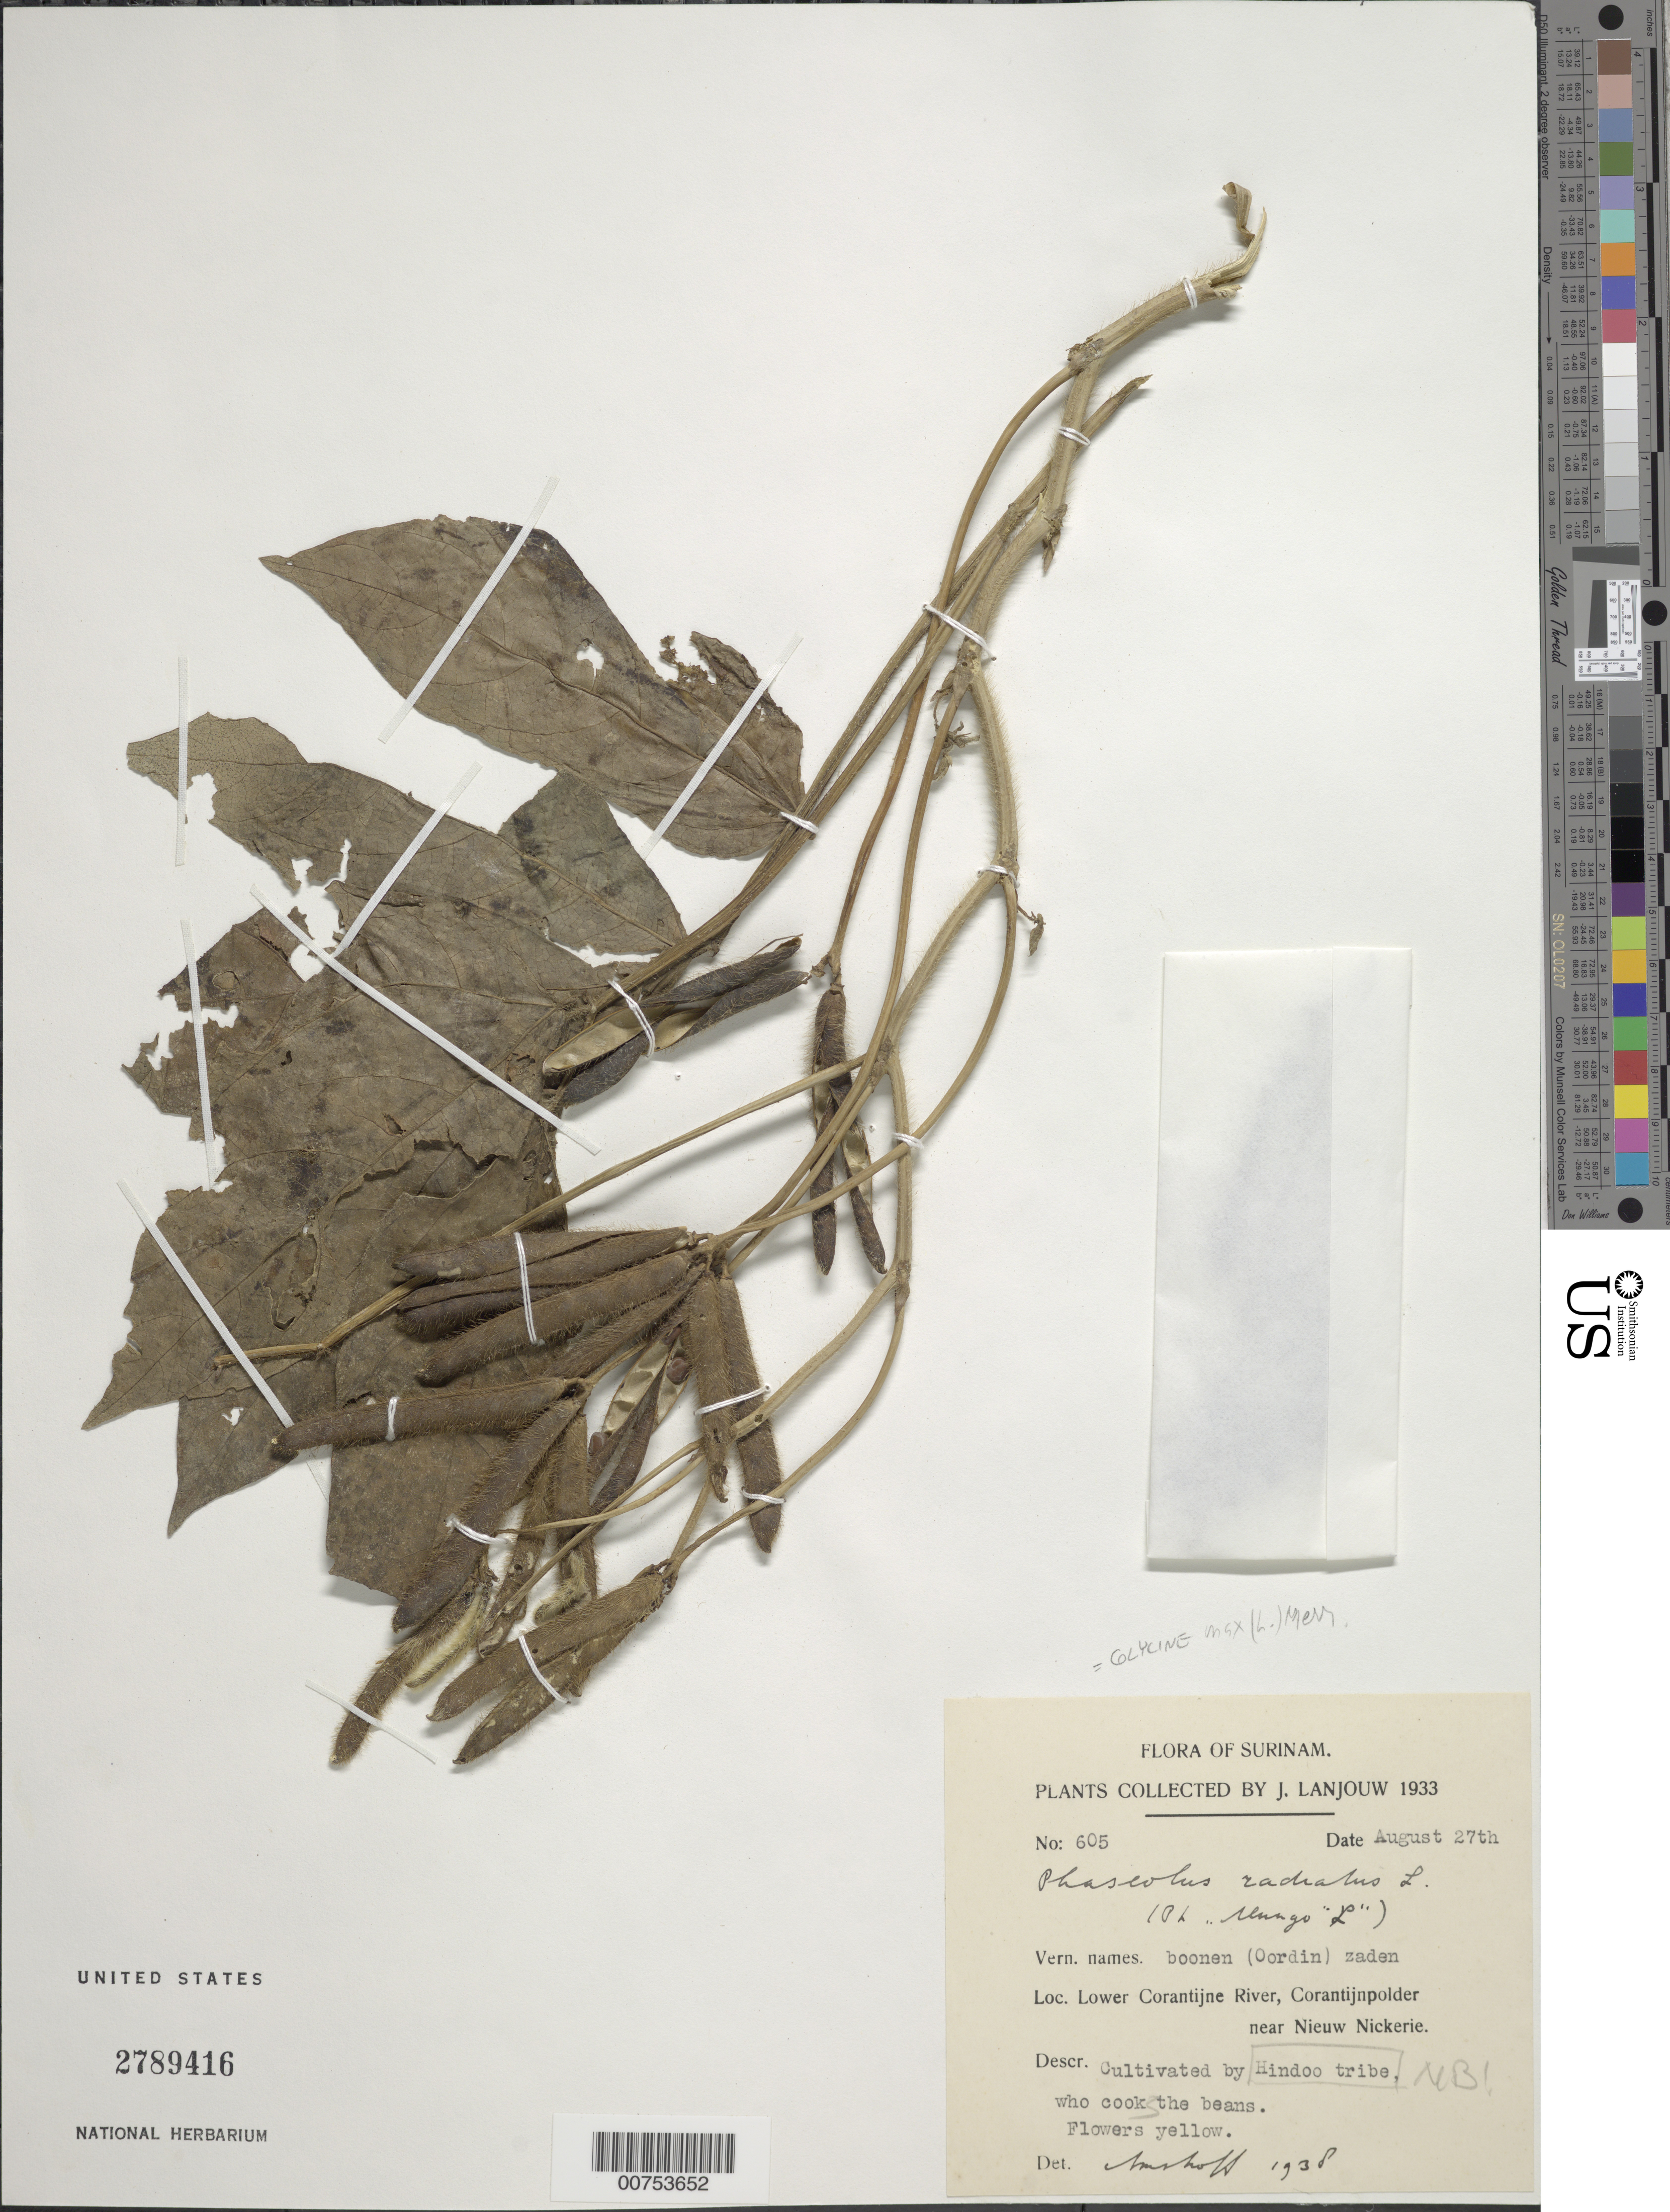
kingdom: Plantae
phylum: Tracheophyta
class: Magnoliopsida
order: Fabales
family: Fabaceae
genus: Vigna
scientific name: Vigna radiata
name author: (L.) R. Wilczek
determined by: Strong, Mark T., (BOT), Smithsonian Institution - National Museum of Natural History (UNITED STATES)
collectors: J. Lanjouw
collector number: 605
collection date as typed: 27-Aug-33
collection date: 1933-08-27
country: Suriname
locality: Corantijnpolder, Lower Corantijne R., near Nieuw Nickerie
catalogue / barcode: US 2789416